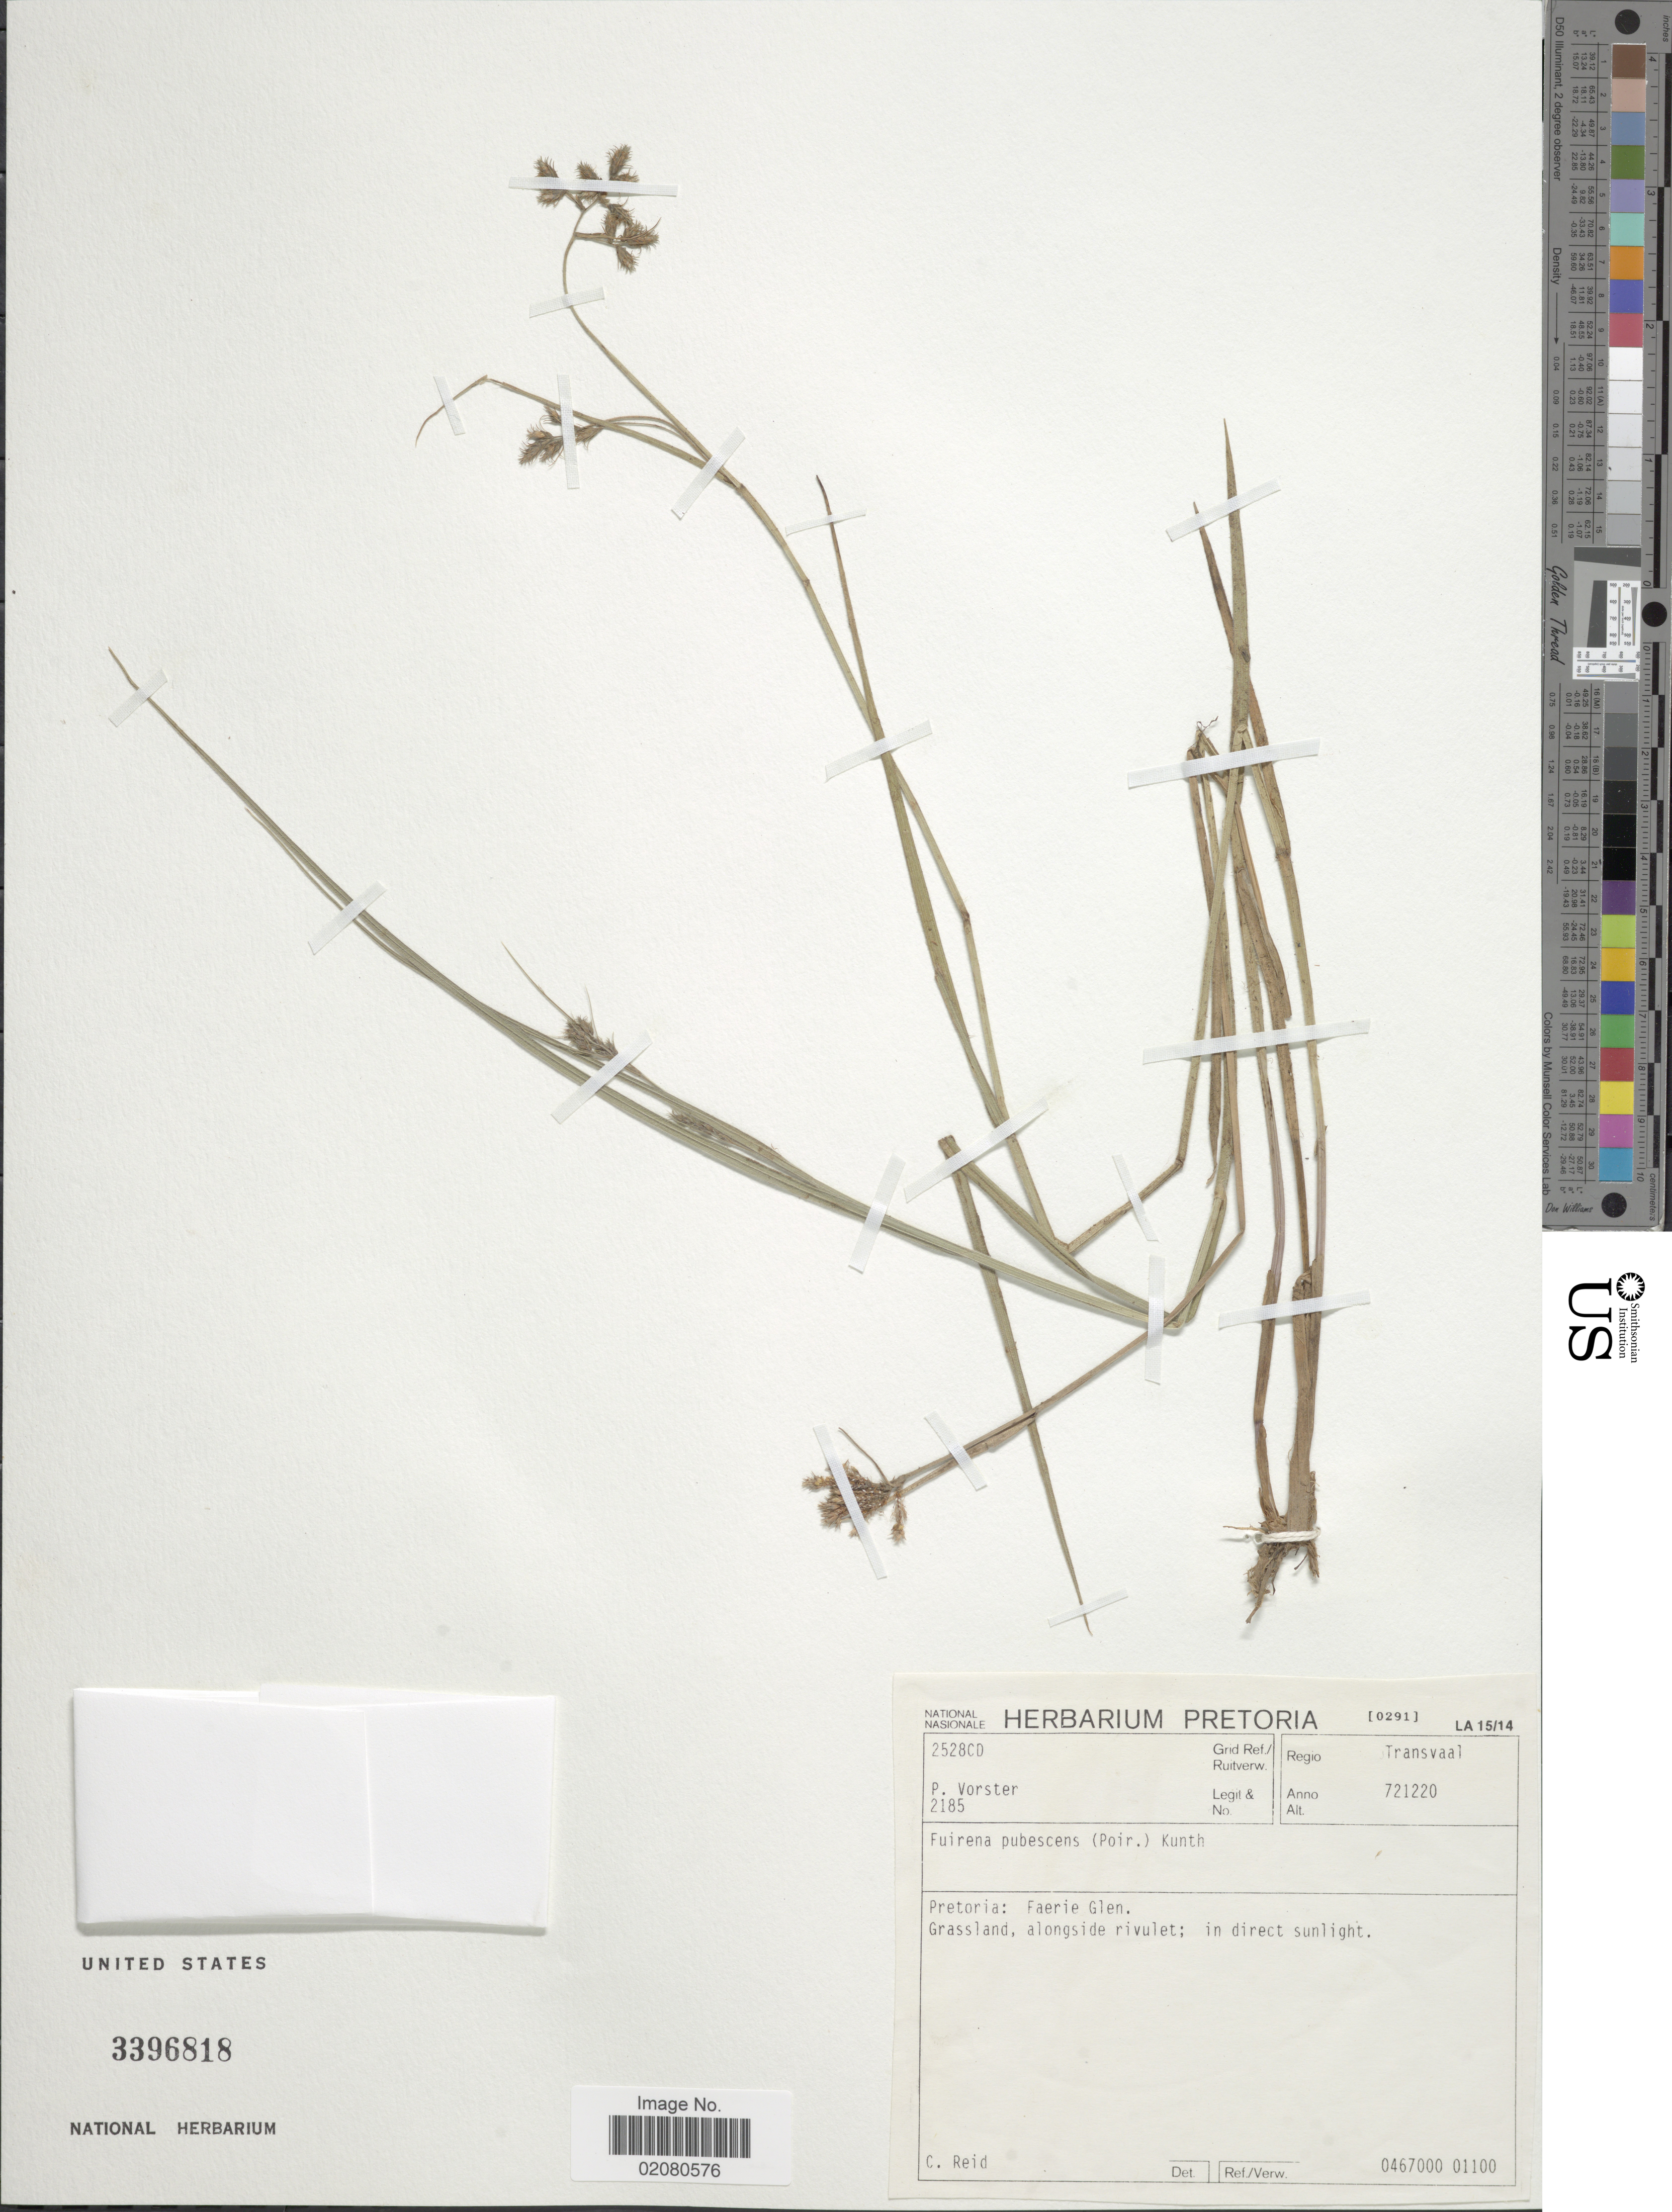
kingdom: Plantae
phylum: Tracheophyta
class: Liliopsida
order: Poales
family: Cyperaceae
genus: Fuirena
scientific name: Fuirena pubescens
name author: (Poir.) Kunth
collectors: P. Vorster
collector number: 2185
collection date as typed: Transcribed d/m/y: 20/12/72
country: South Africa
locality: Pretoria: Faerie Glen.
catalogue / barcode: US 3396818